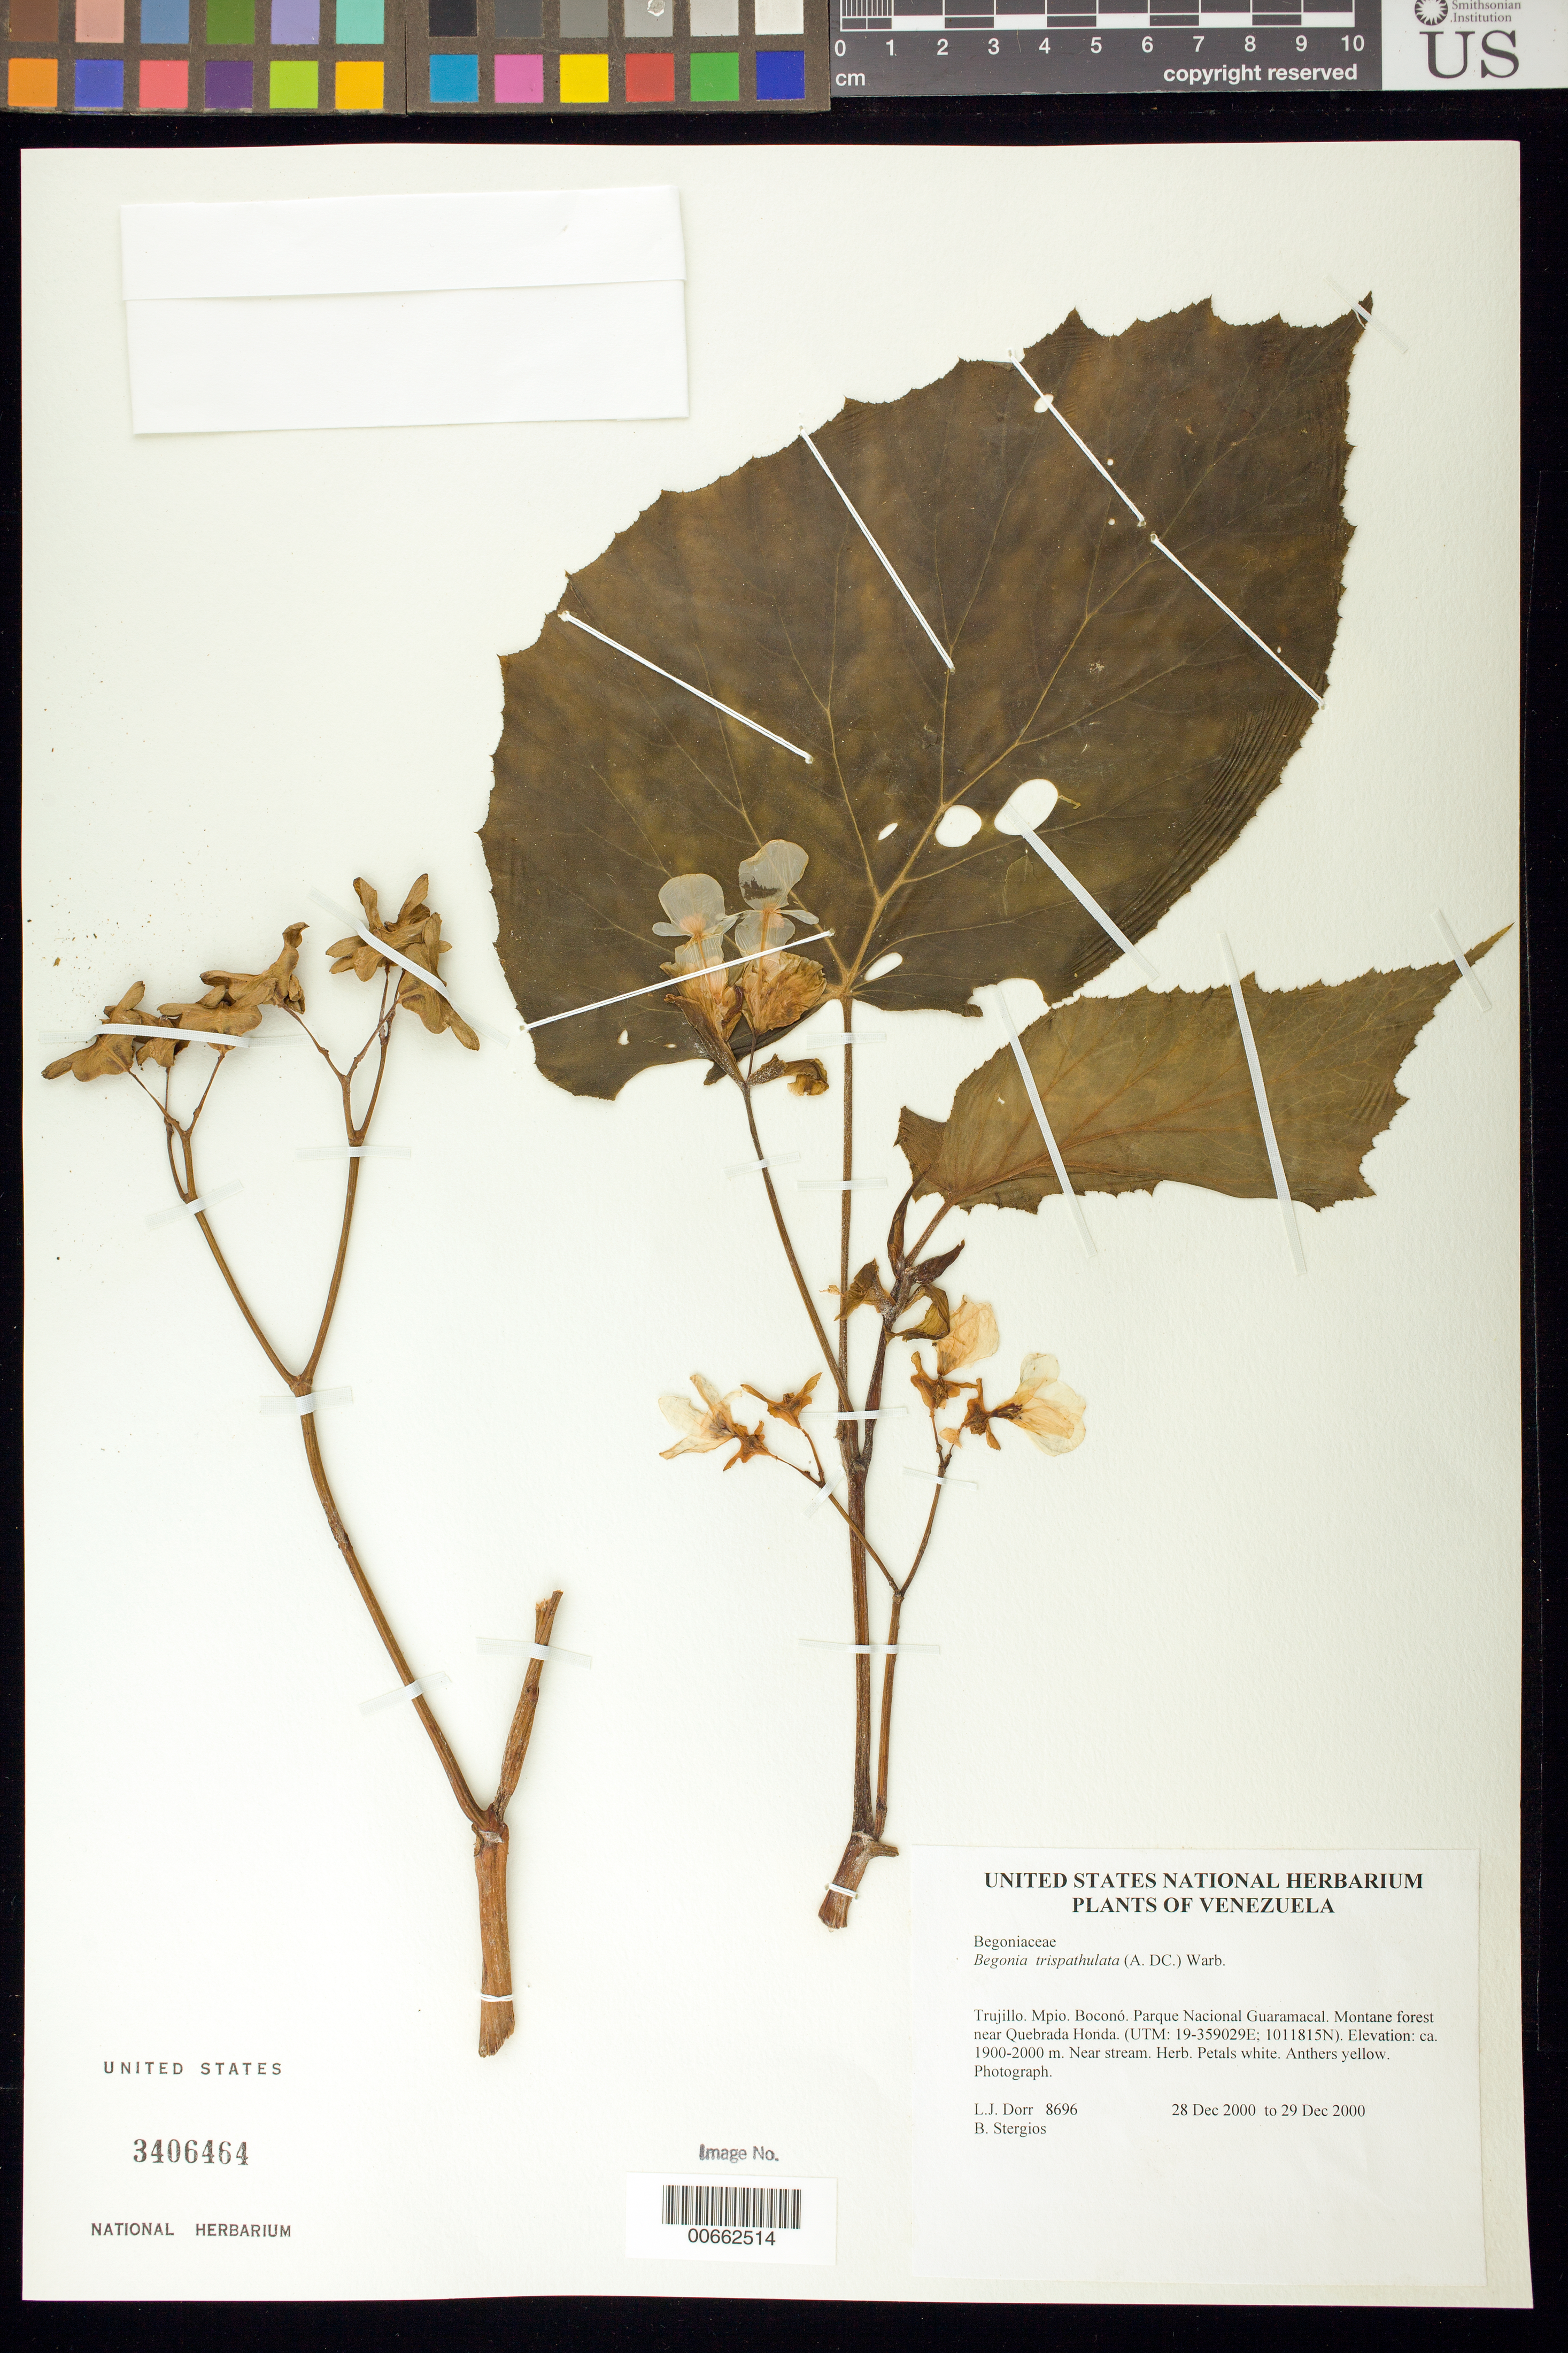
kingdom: Plantae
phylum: Tracheophyta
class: Magnoliopsida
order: Cucurbitales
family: Begoniaceae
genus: Begonia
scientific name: Begonia trispathulata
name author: (A. DC.) Warb.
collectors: L. J. Dorr & B. G. Stergios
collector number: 8696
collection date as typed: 28 Dec 2000 to 29 Dec 2000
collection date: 2000-12-28/2000-12-29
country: Venezuela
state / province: Trujillo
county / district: Boconó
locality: Parque Nacional Guaramacal near Quebrada Honda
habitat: Near stream.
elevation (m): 1900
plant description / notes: CTES, PORT, US, VEN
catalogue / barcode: US 3406464